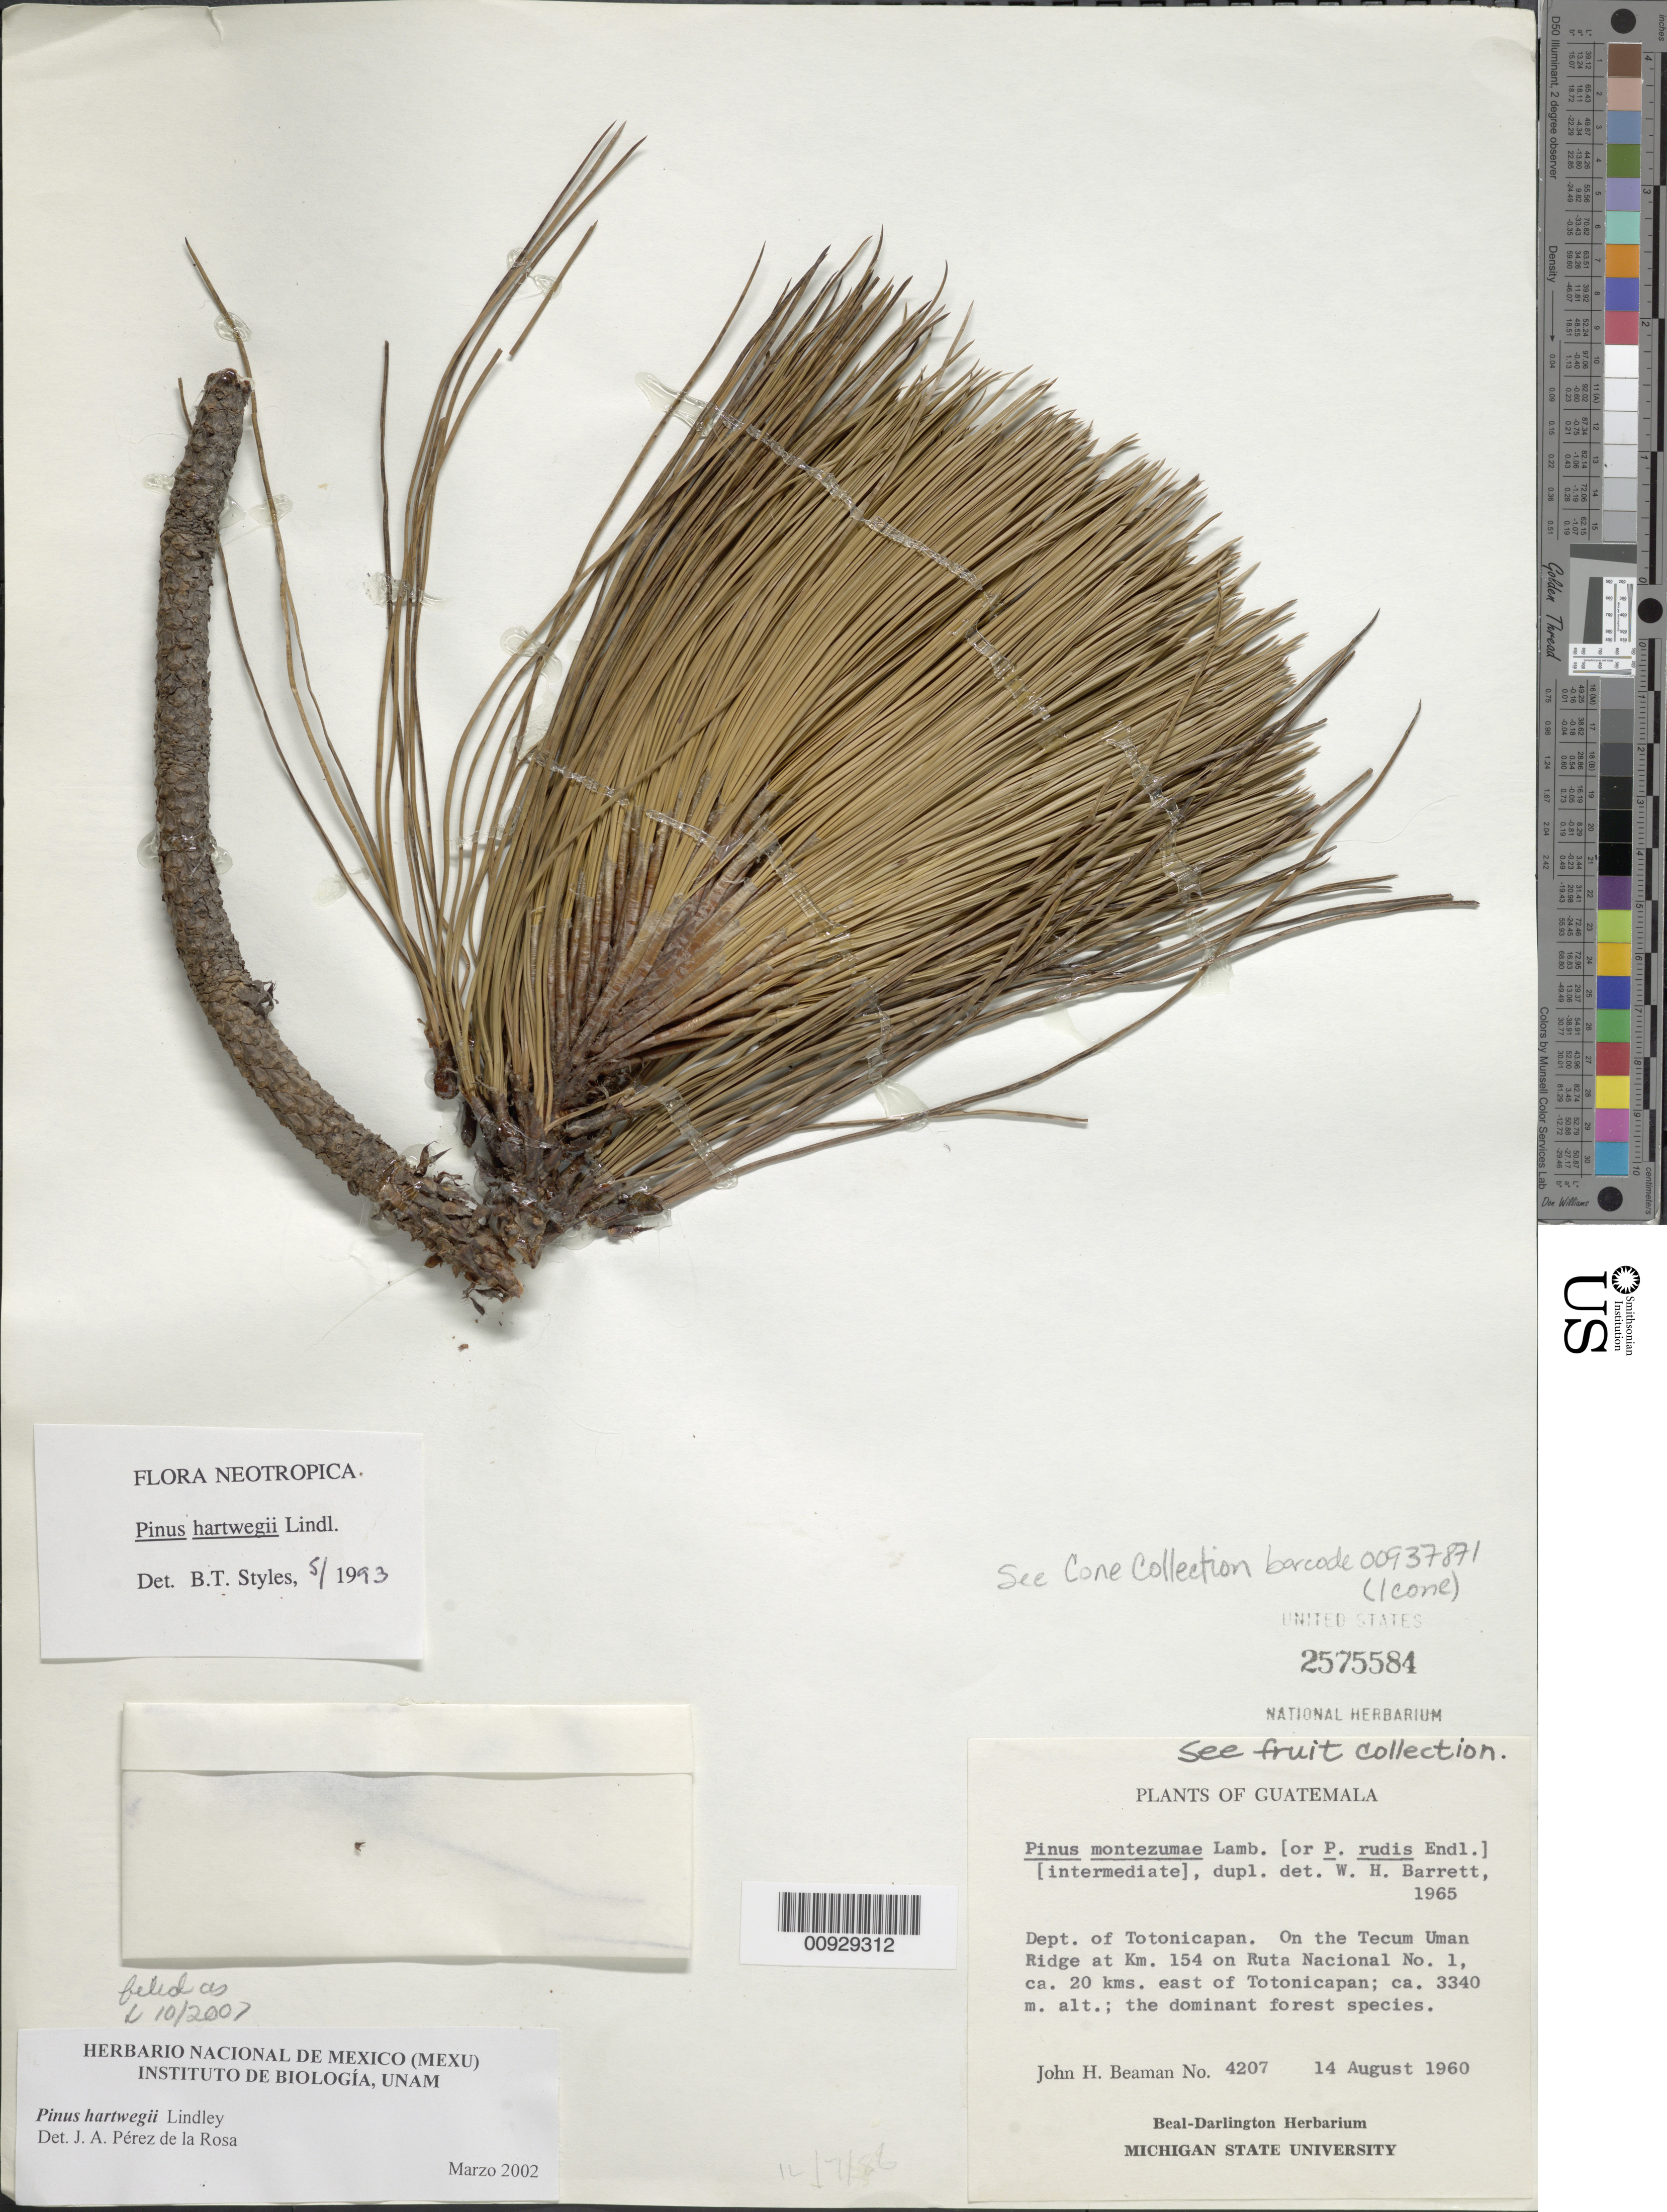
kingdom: Plantae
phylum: Tracheophyta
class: Pinopsida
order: Pinales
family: Pinaceae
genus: Pinus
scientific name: Pinus hartwegii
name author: Lindl.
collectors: J. H. Beaman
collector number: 4207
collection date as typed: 14 Aug 1960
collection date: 1960-08-14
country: Guatemala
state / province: Totonicapán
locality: On the Tecum Uman Ridge at km. 154 on Ruta Nacional No. 1, ca. 20 kms. East of Totonicapán.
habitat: The dominant forest species.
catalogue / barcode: US 2575584